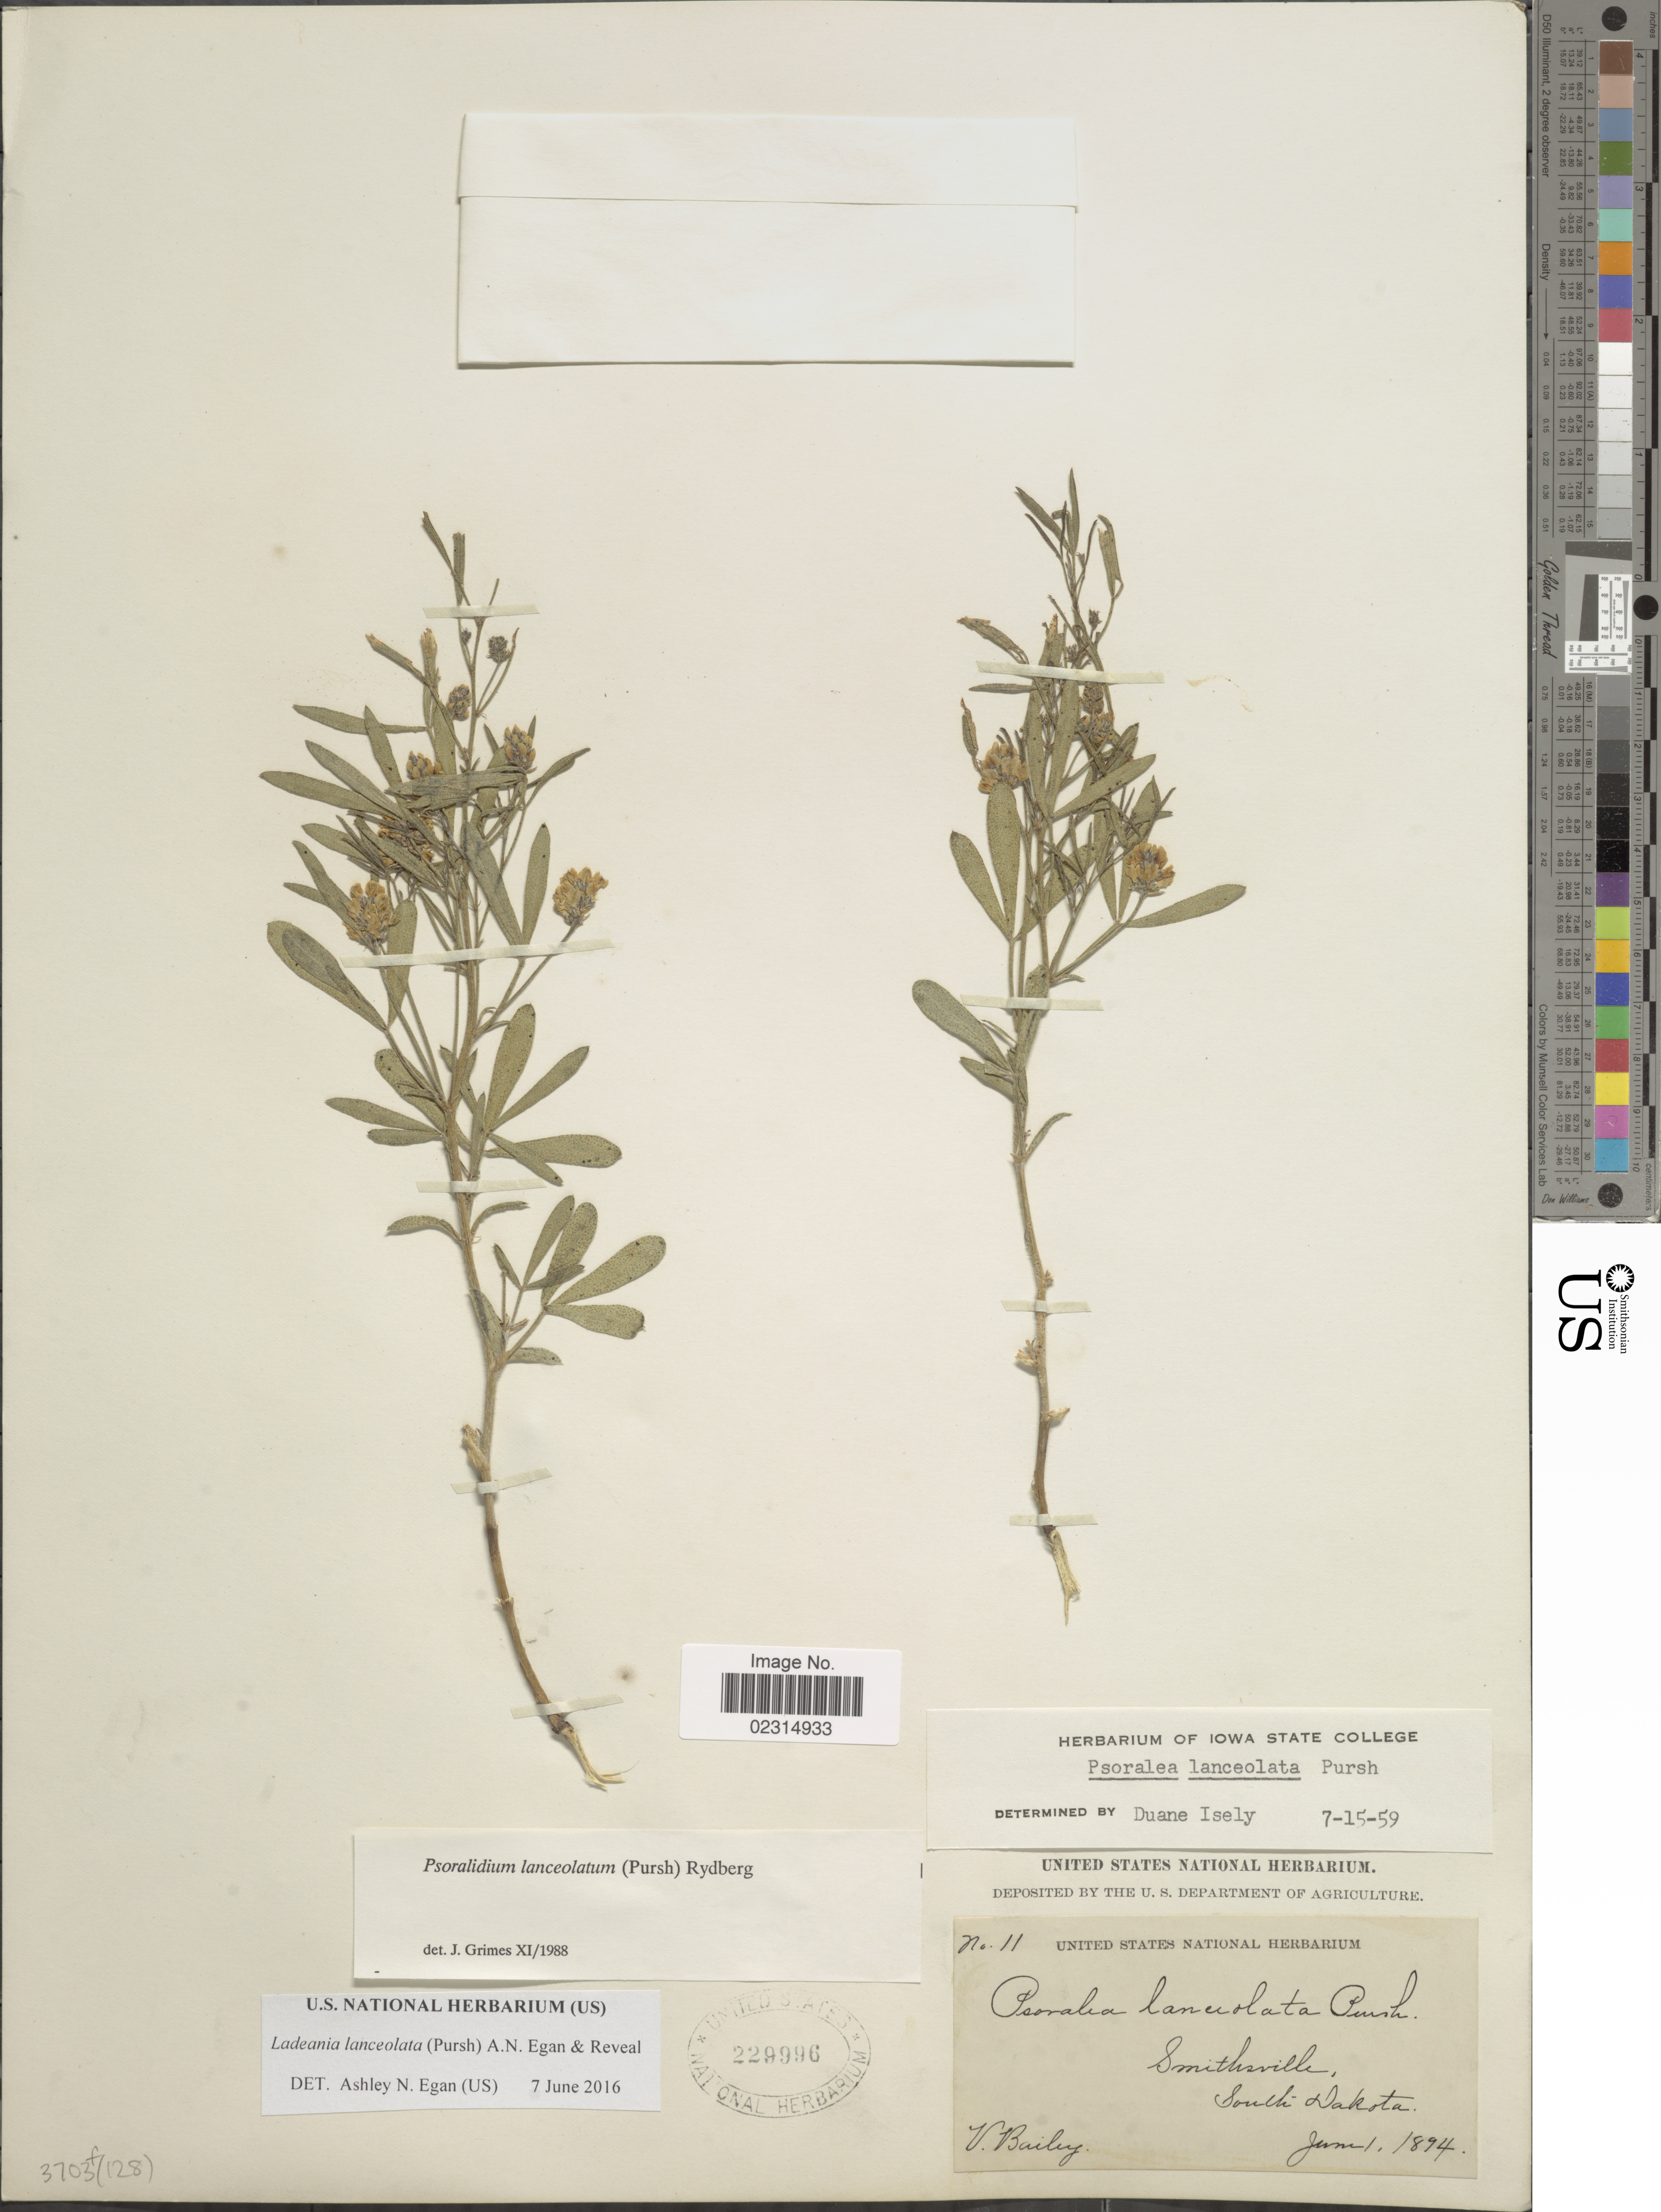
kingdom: Plantae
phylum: Tracheophyta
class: Magnoliopsida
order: Fabales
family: Fabaceae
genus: Ladeania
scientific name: Ladeania lanceolata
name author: (Pursh) A.N. Egan & Reveal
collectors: V. L. Bailey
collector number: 11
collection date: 1894-06-01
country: United States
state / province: South Dakota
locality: Smithsville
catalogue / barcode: US 229996